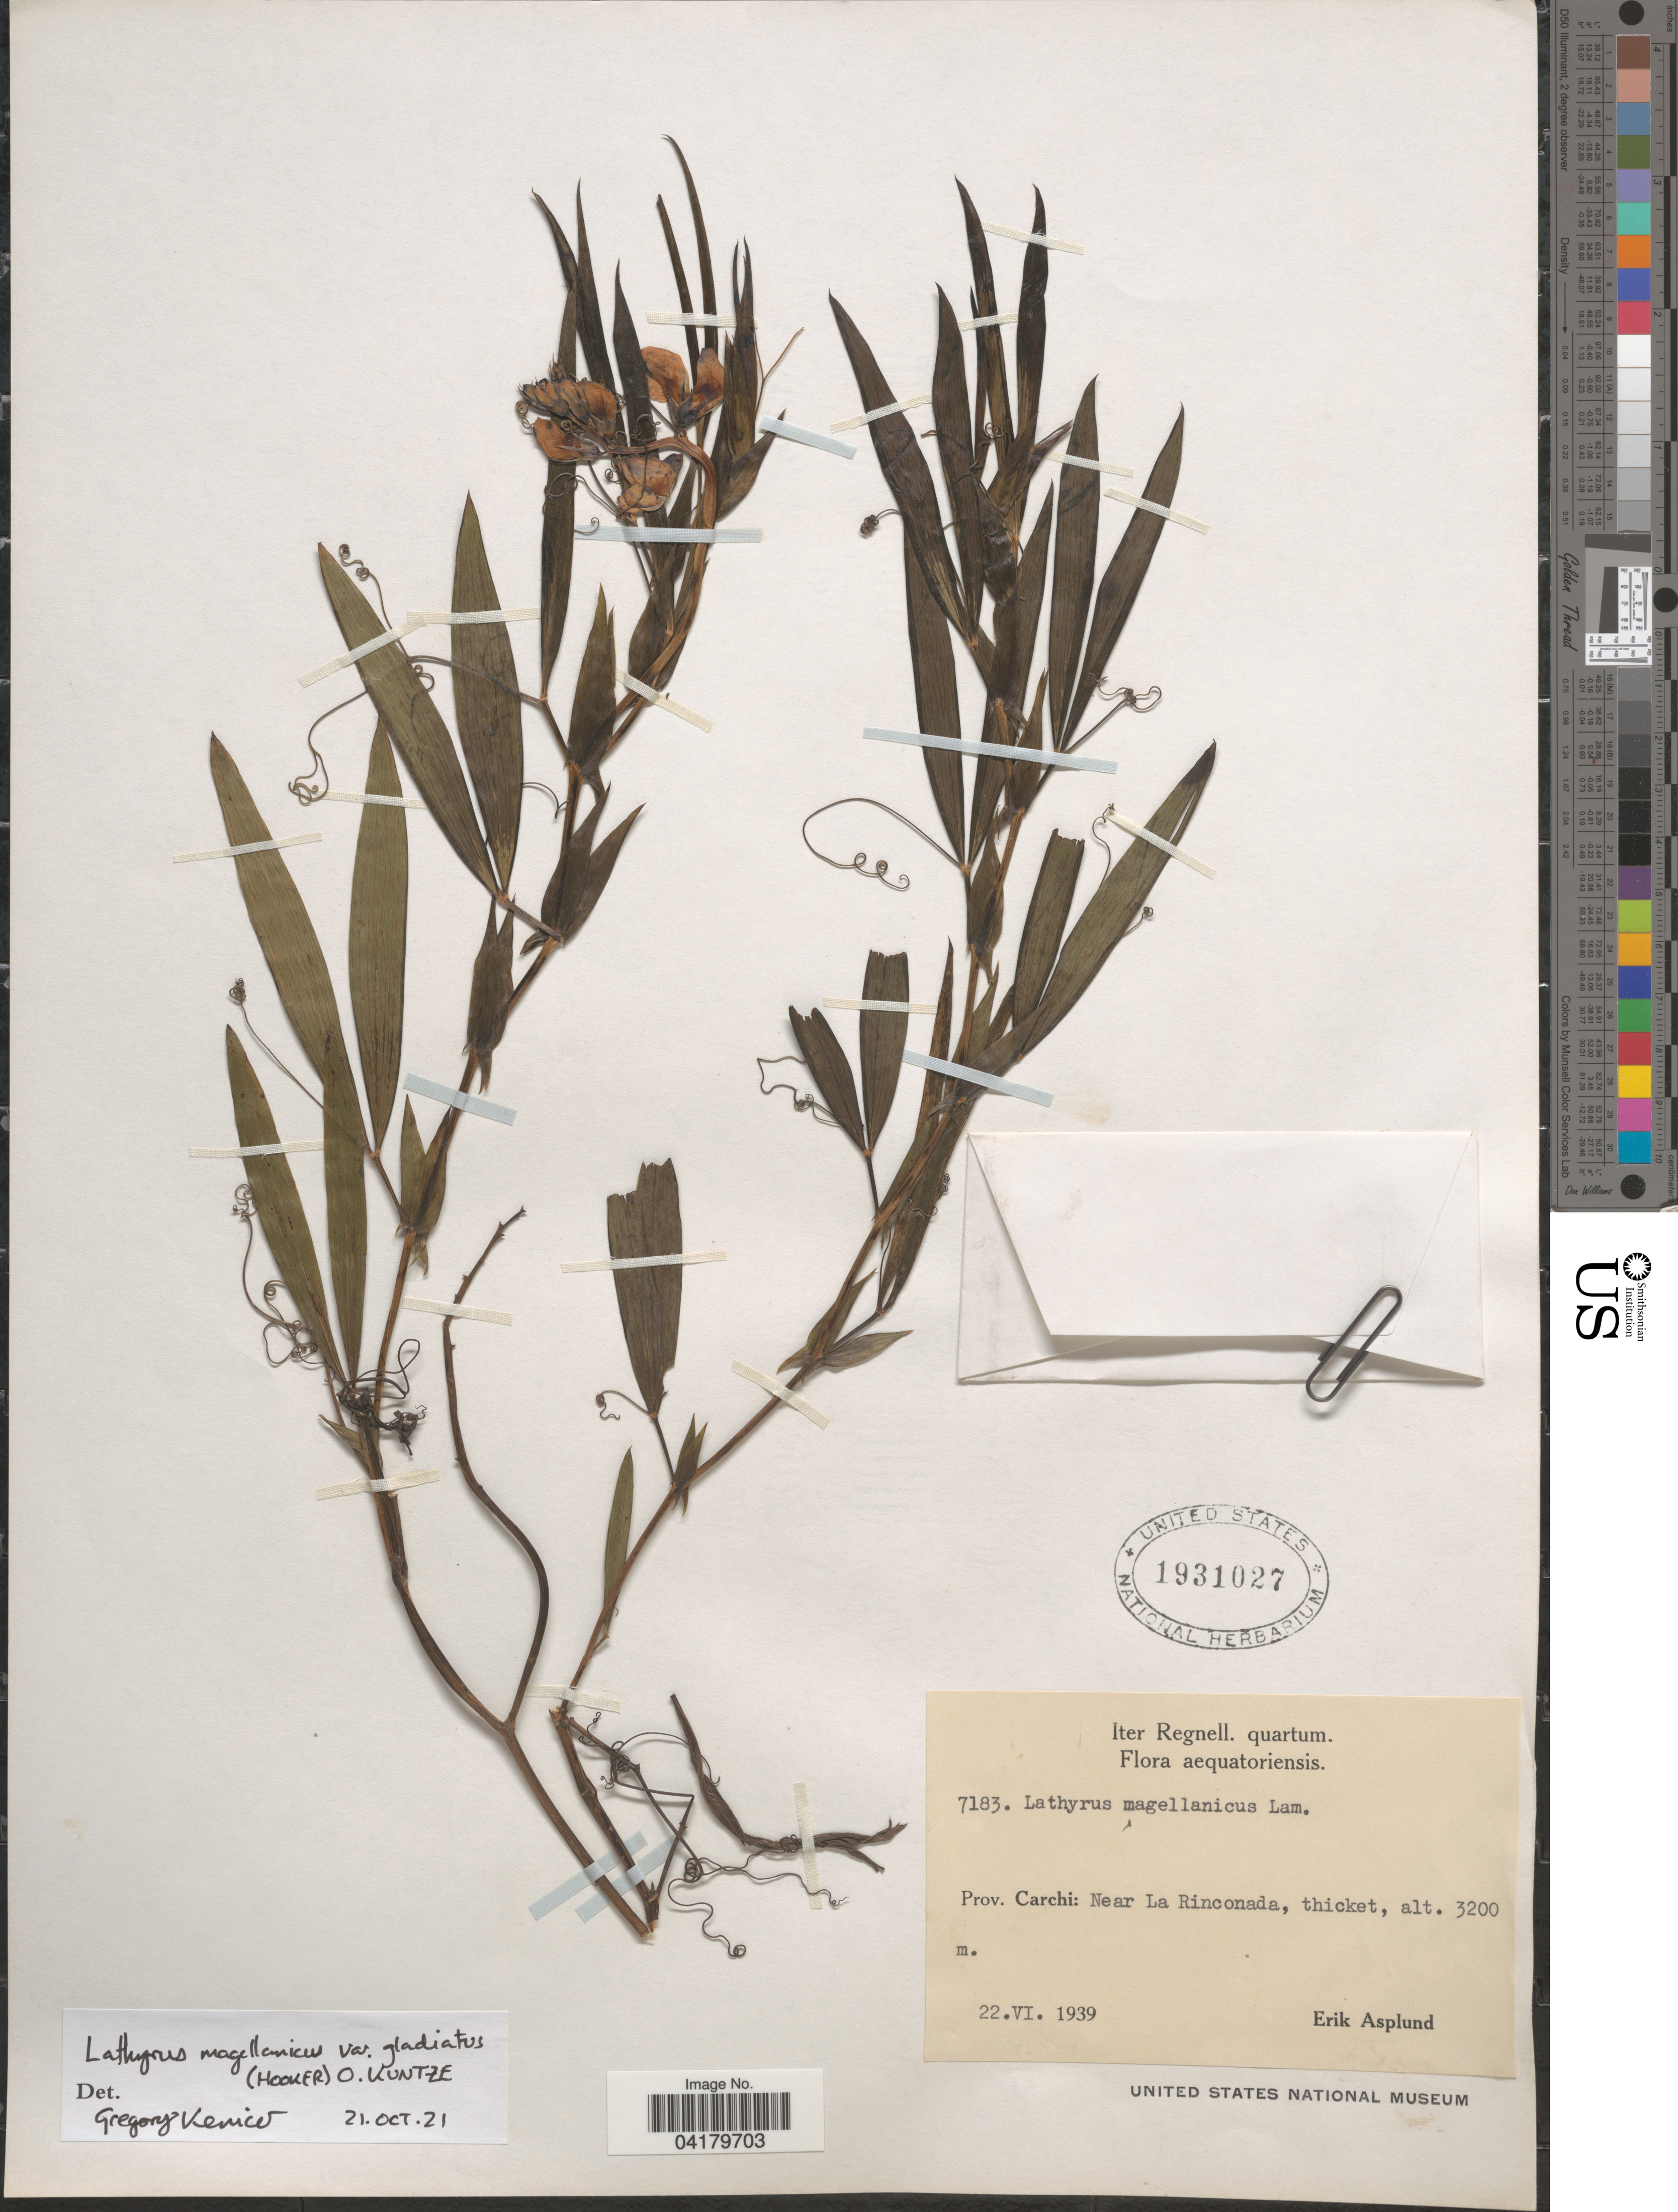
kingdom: Plantae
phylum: Tracheophyta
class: Magnoliopsida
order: Fabales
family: Fabaceae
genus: Lathyrus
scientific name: Lathyrus magellanicus var. gladiatus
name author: (Hook.) Kuntze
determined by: Kenicer, Gregory J.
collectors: E. Asplund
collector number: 7183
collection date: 1939-06-22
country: Ecuador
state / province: Carchi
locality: Iter Regnell. quartum. Aequatoriensis. Prov. Carchi: Near La Rinconada.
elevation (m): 3200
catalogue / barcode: US 1931027